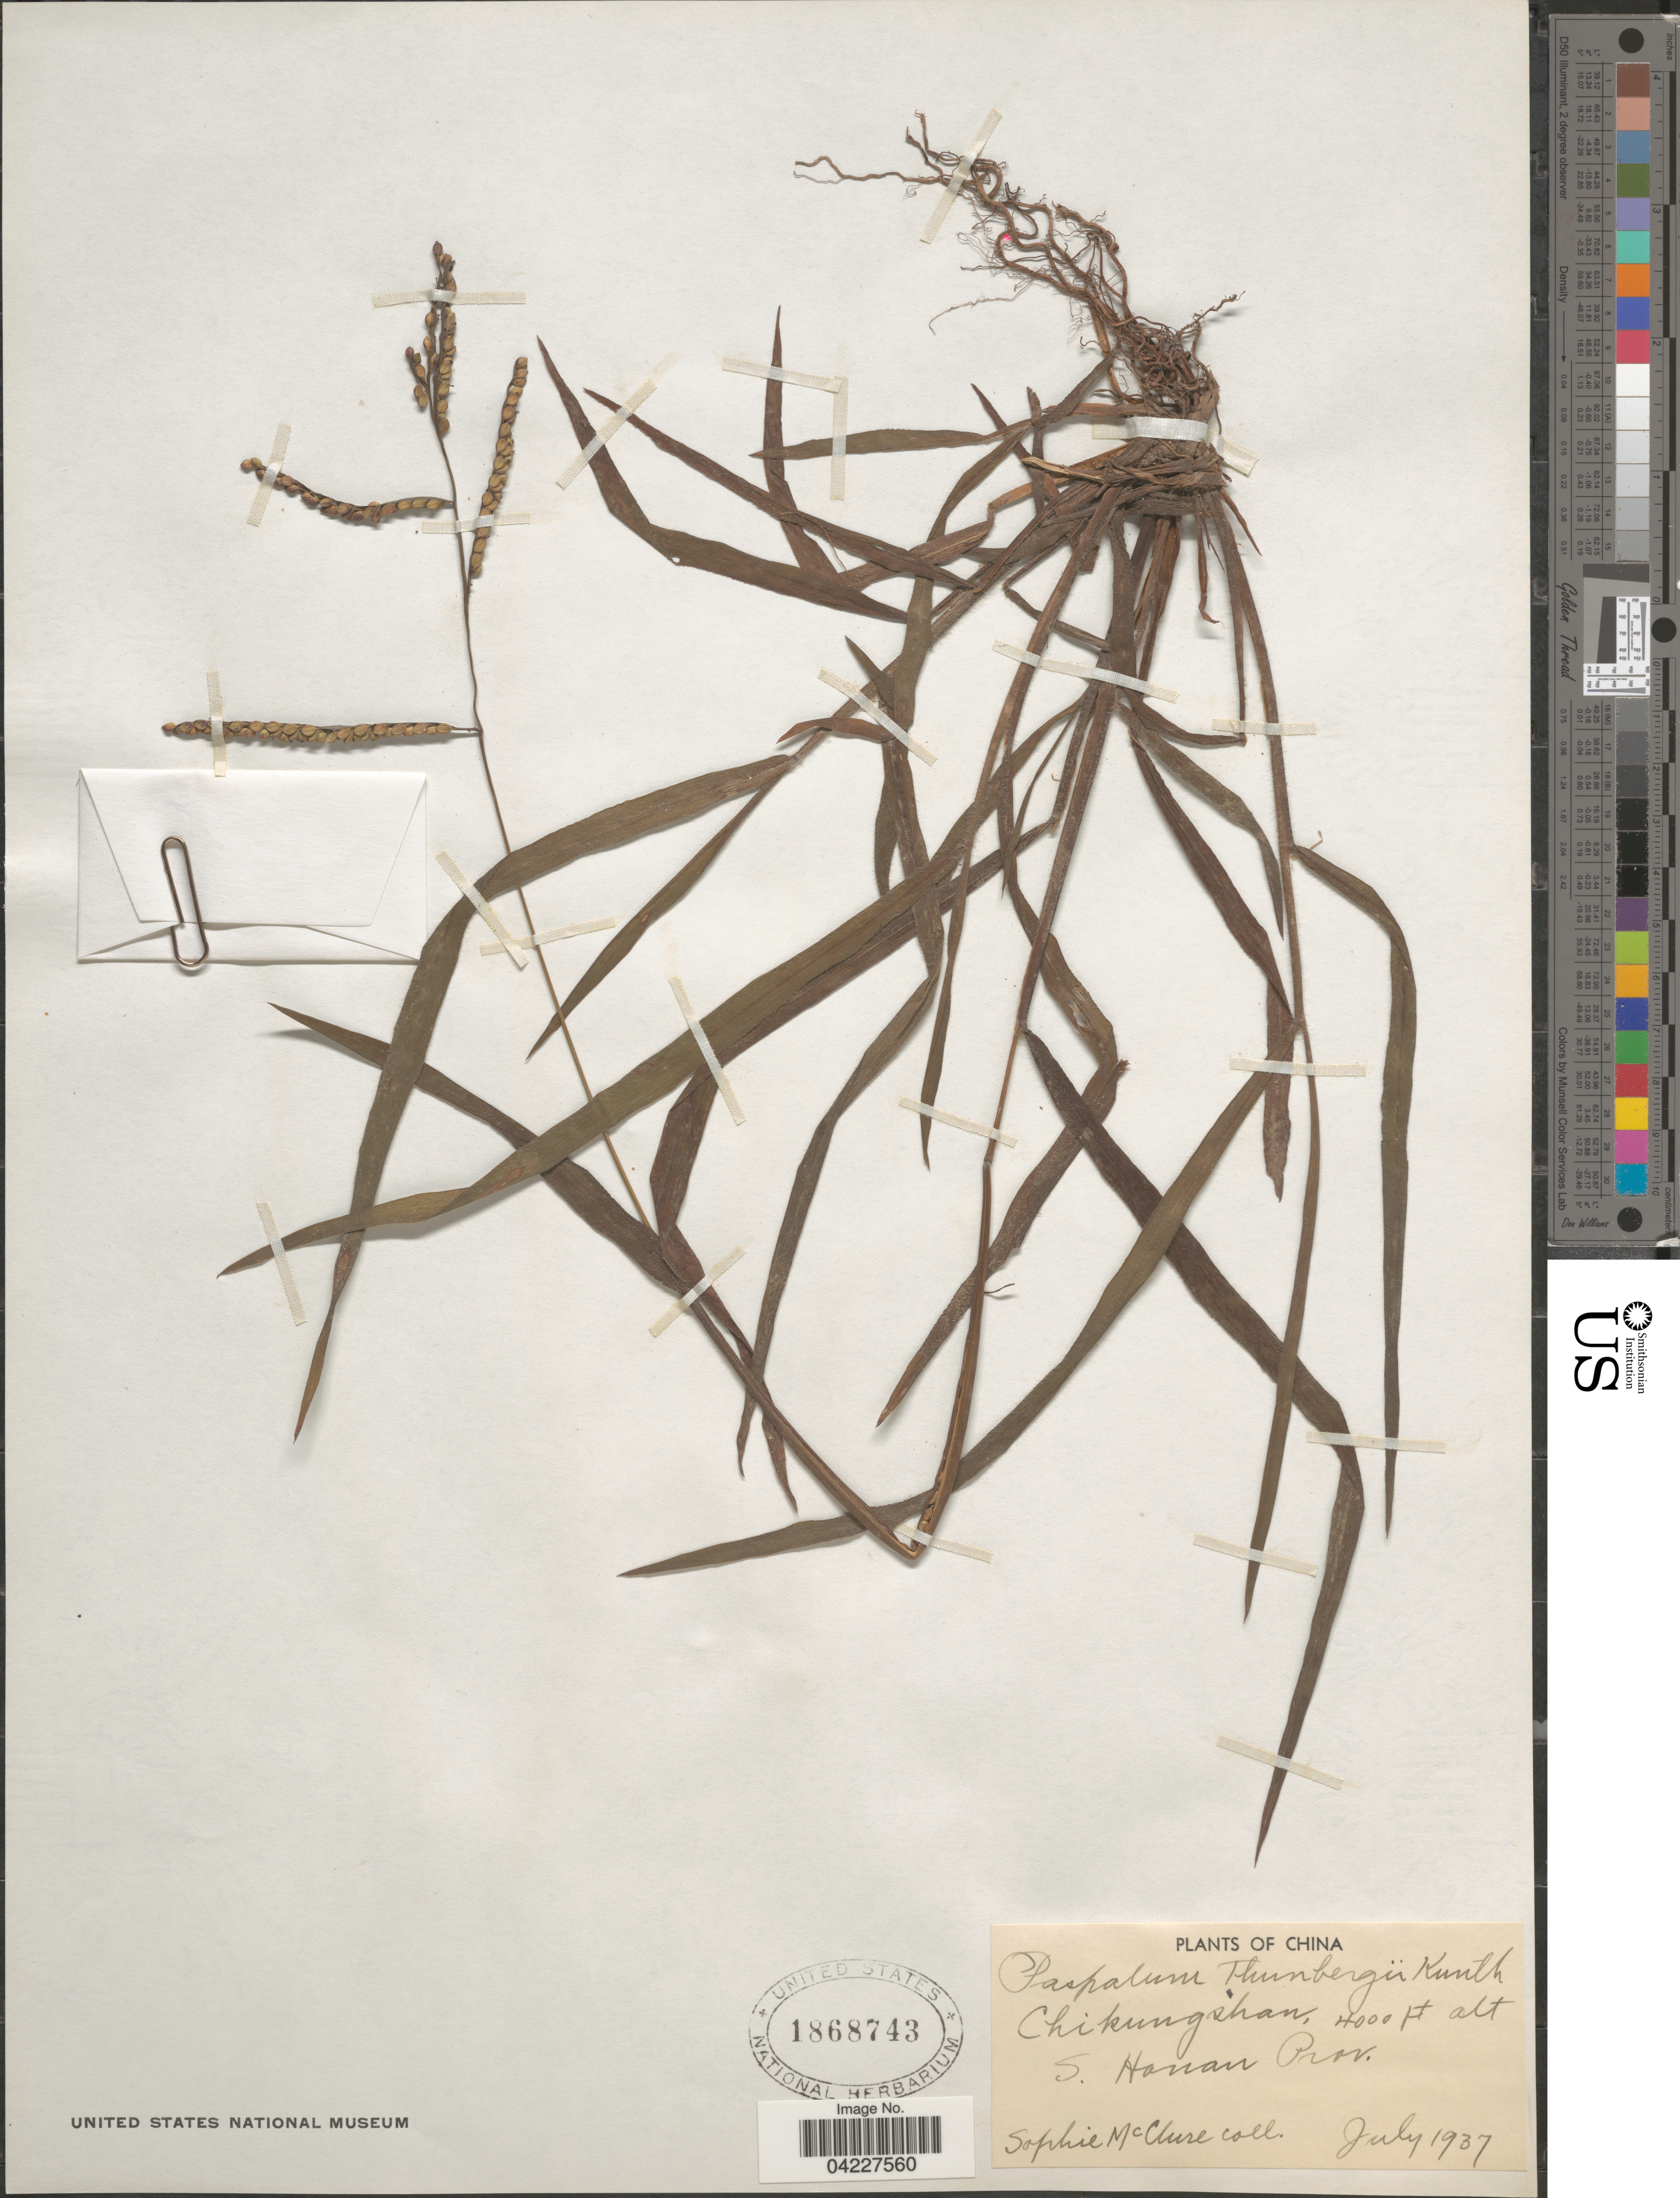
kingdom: Plantae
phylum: Tracheophyta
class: Liliopsida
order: Poales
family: Poaceae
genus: Paspalum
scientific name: Paspalum thunbergii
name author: Kunth ex Steud.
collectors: S. McClure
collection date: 1937-07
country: China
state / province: Henan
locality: Chikungshan, S. Honan Prov.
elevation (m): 1219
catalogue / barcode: US 1868743